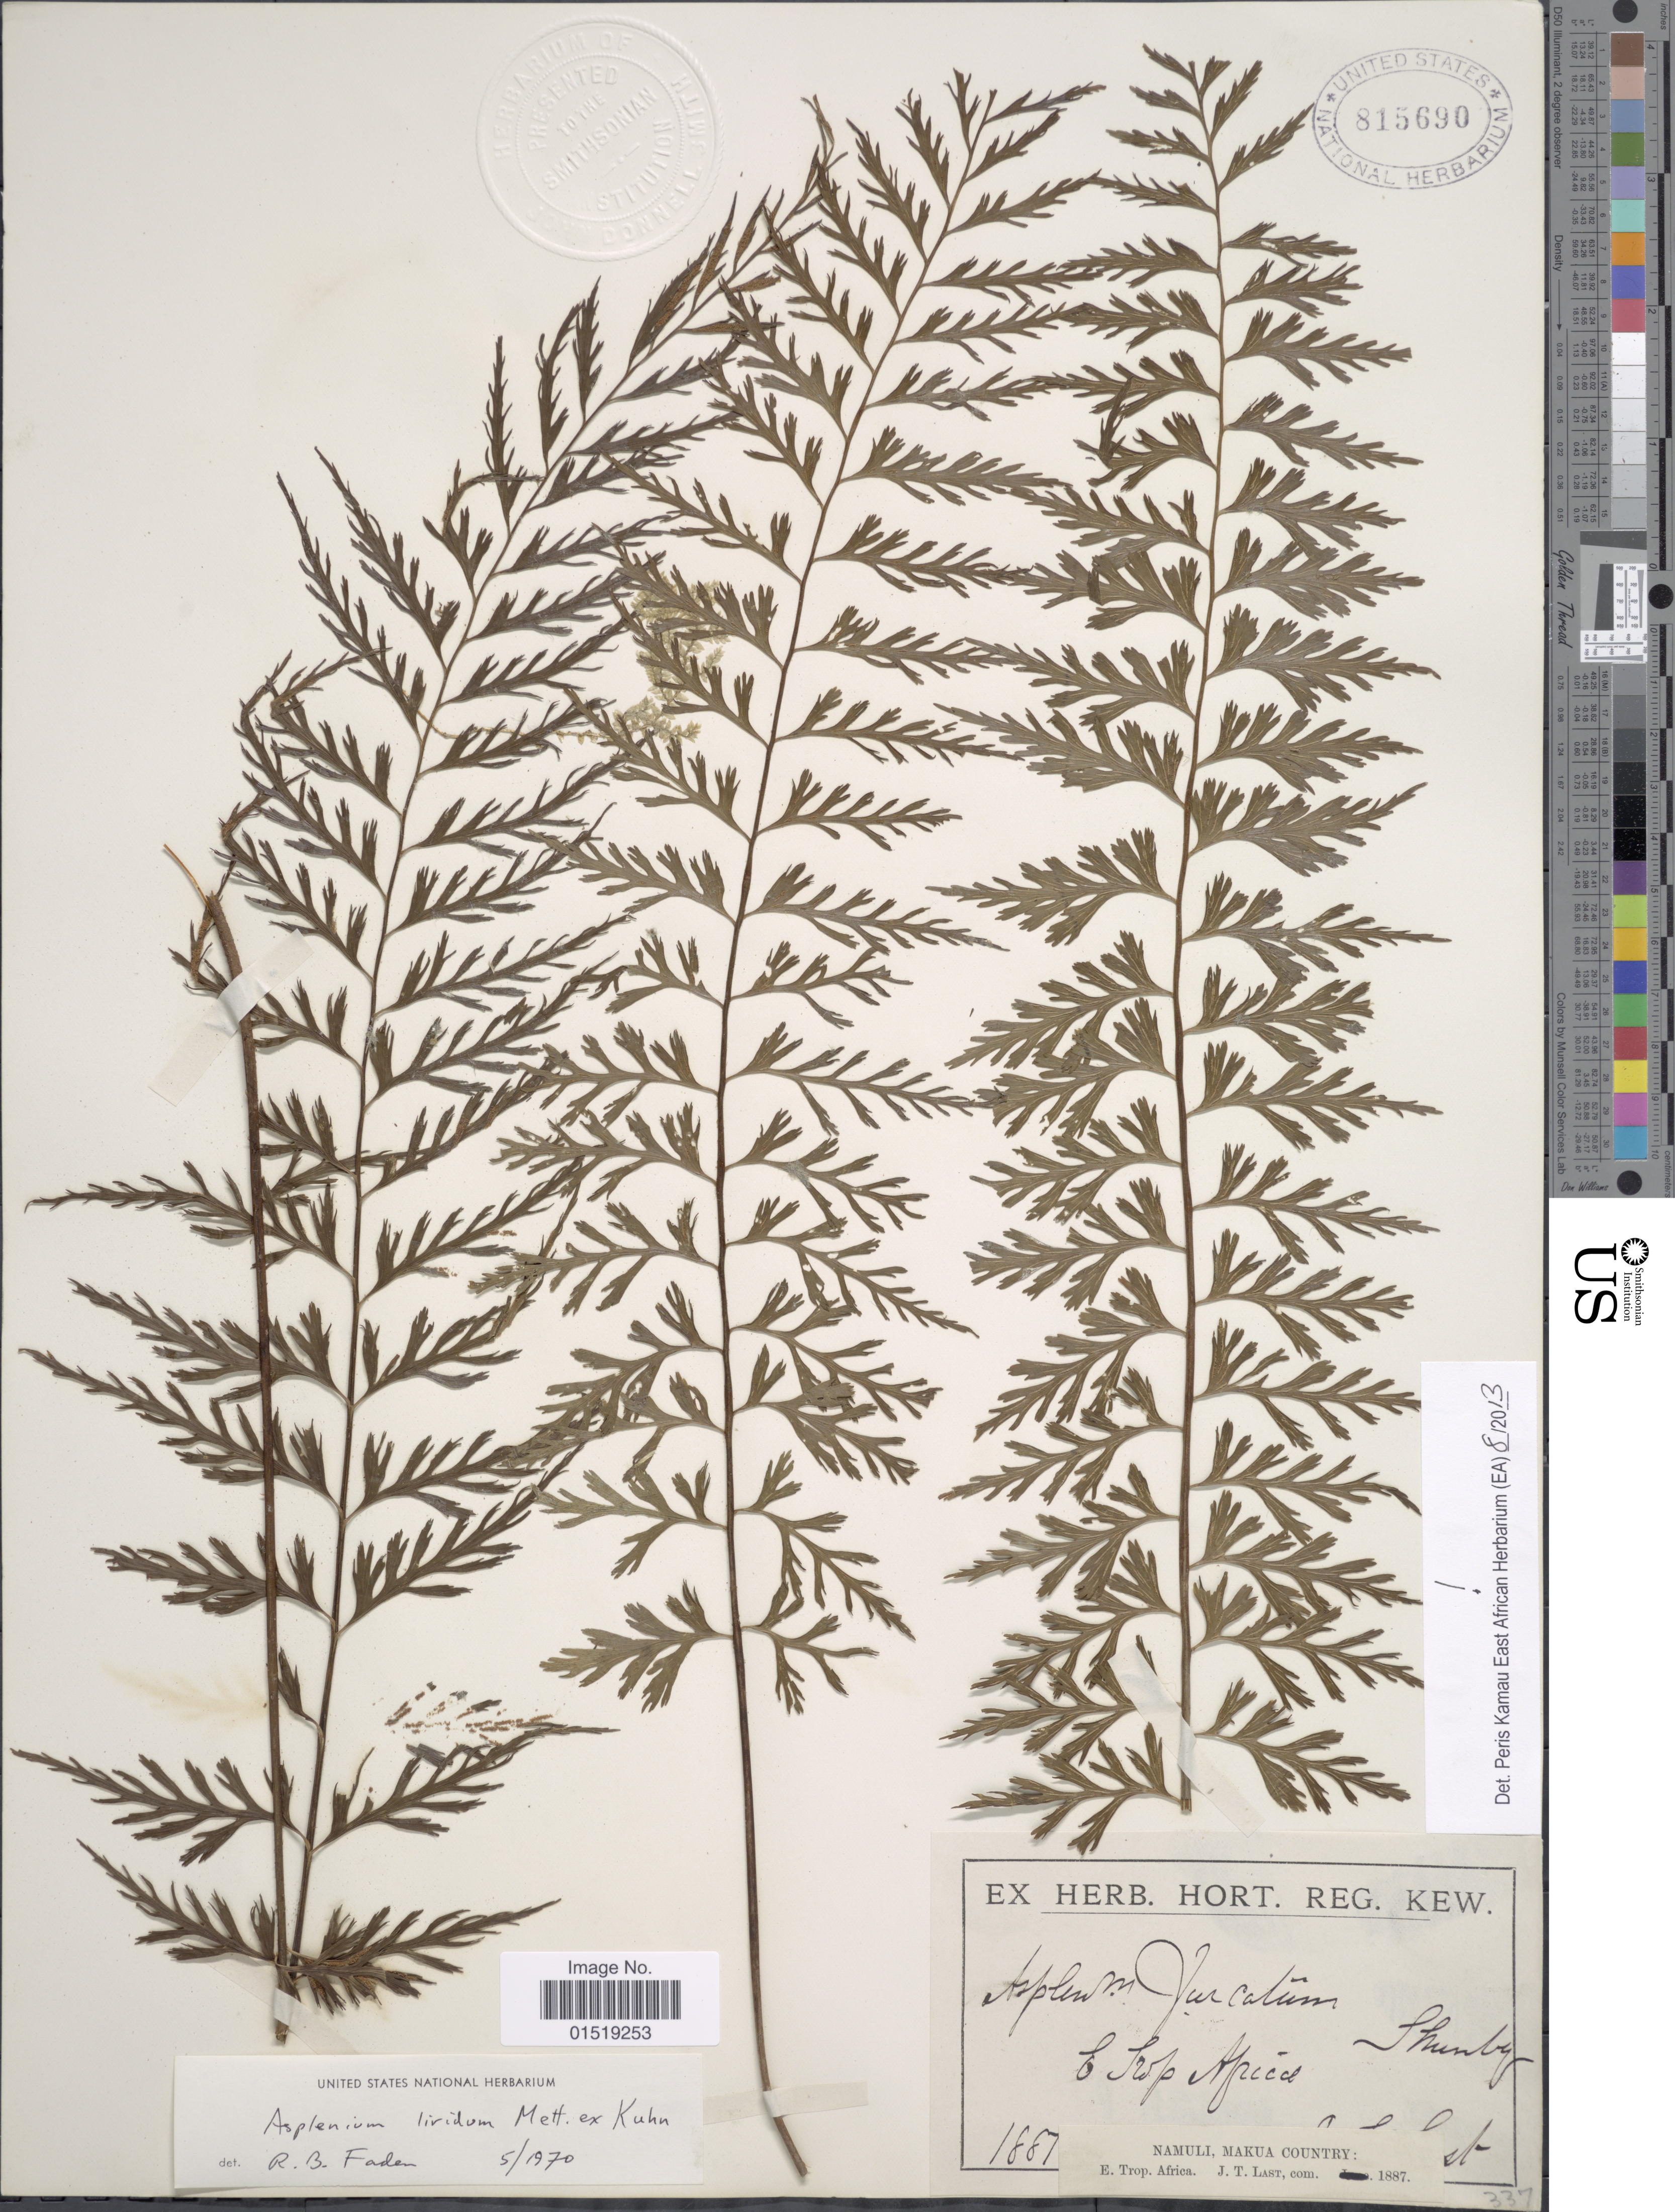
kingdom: Plantae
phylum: Tracheophyta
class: Polypodiopsida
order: Polypodiales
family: Aspleniaceae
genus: Asplenium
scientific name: Asplenium lividum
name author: Mett.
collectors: J. Last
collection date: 1887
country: Mozambique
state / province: Zambézia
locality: E Trop Africa.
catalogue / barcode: US 815690